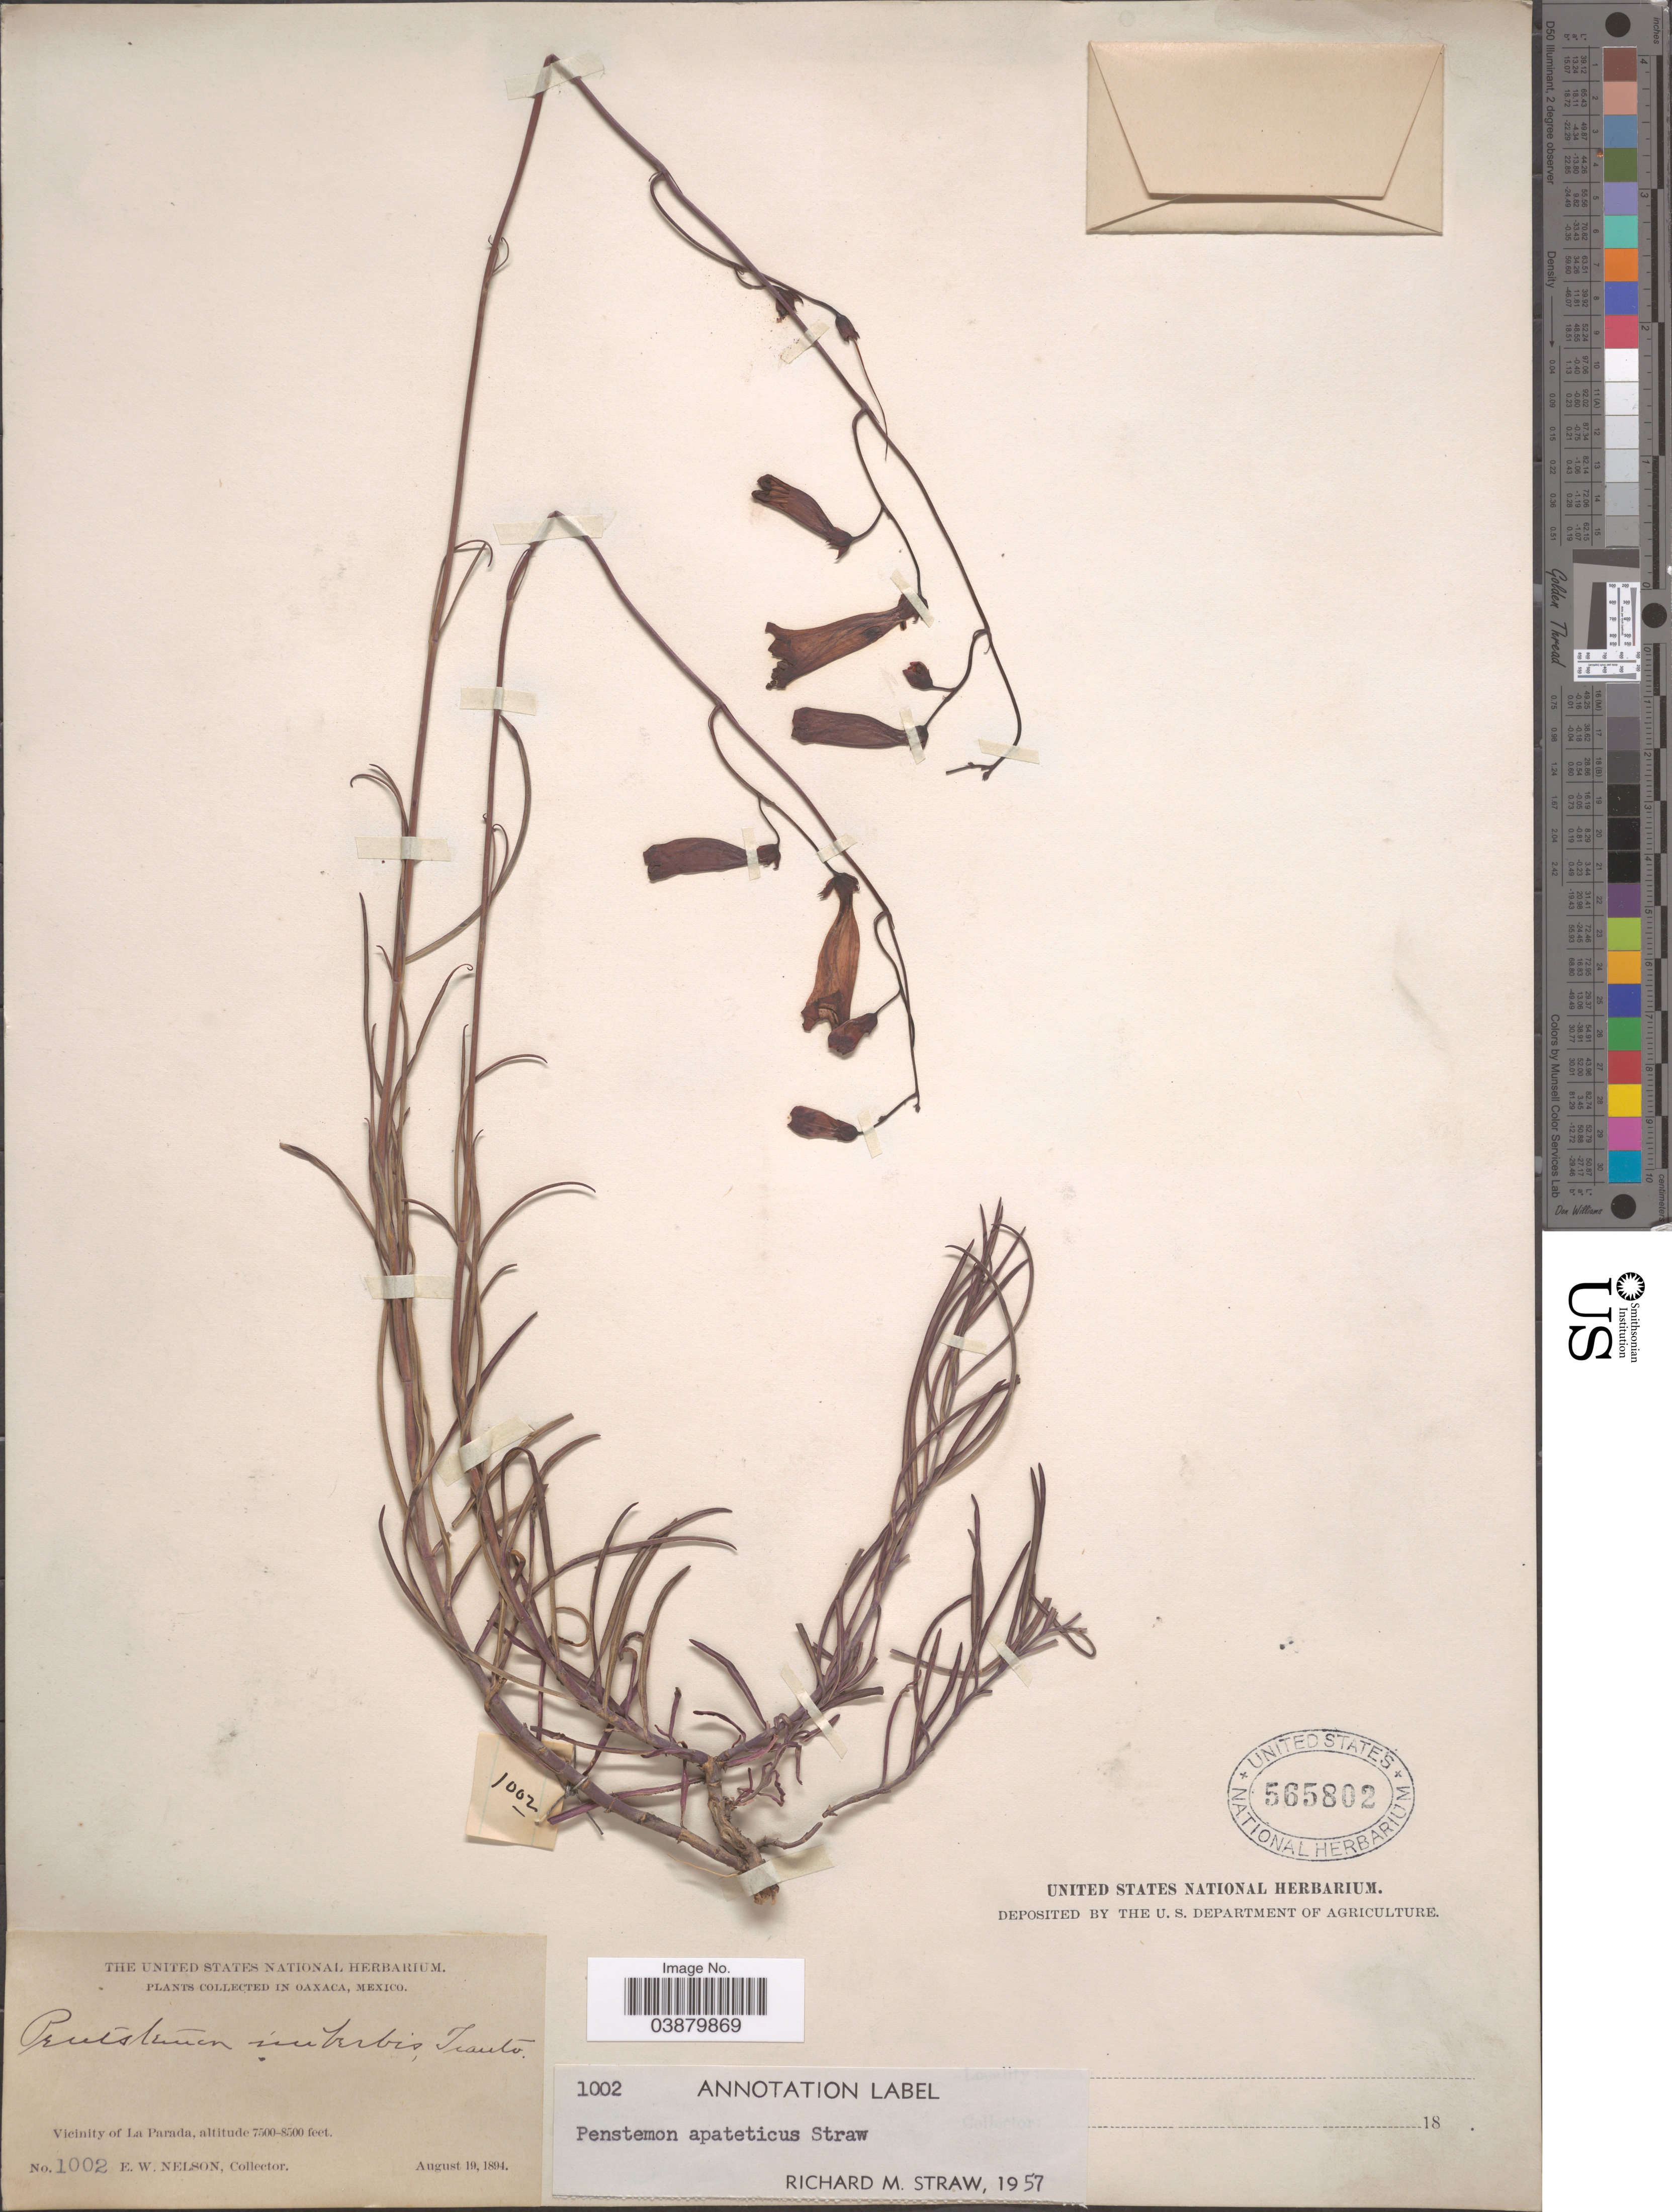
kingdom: Plantae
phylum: Tracheophyta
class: Magnoliopsida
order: Lamiales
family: Plantaginaceae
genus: Penstemon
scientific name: Penstemon miniatus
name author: Lindl.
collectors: E. W. Nelson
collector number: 1002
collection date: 1894-08-19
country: Mexico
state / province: Oaxaca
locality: Vicinity of La Parada.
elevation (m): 2286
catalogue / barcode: US 565802